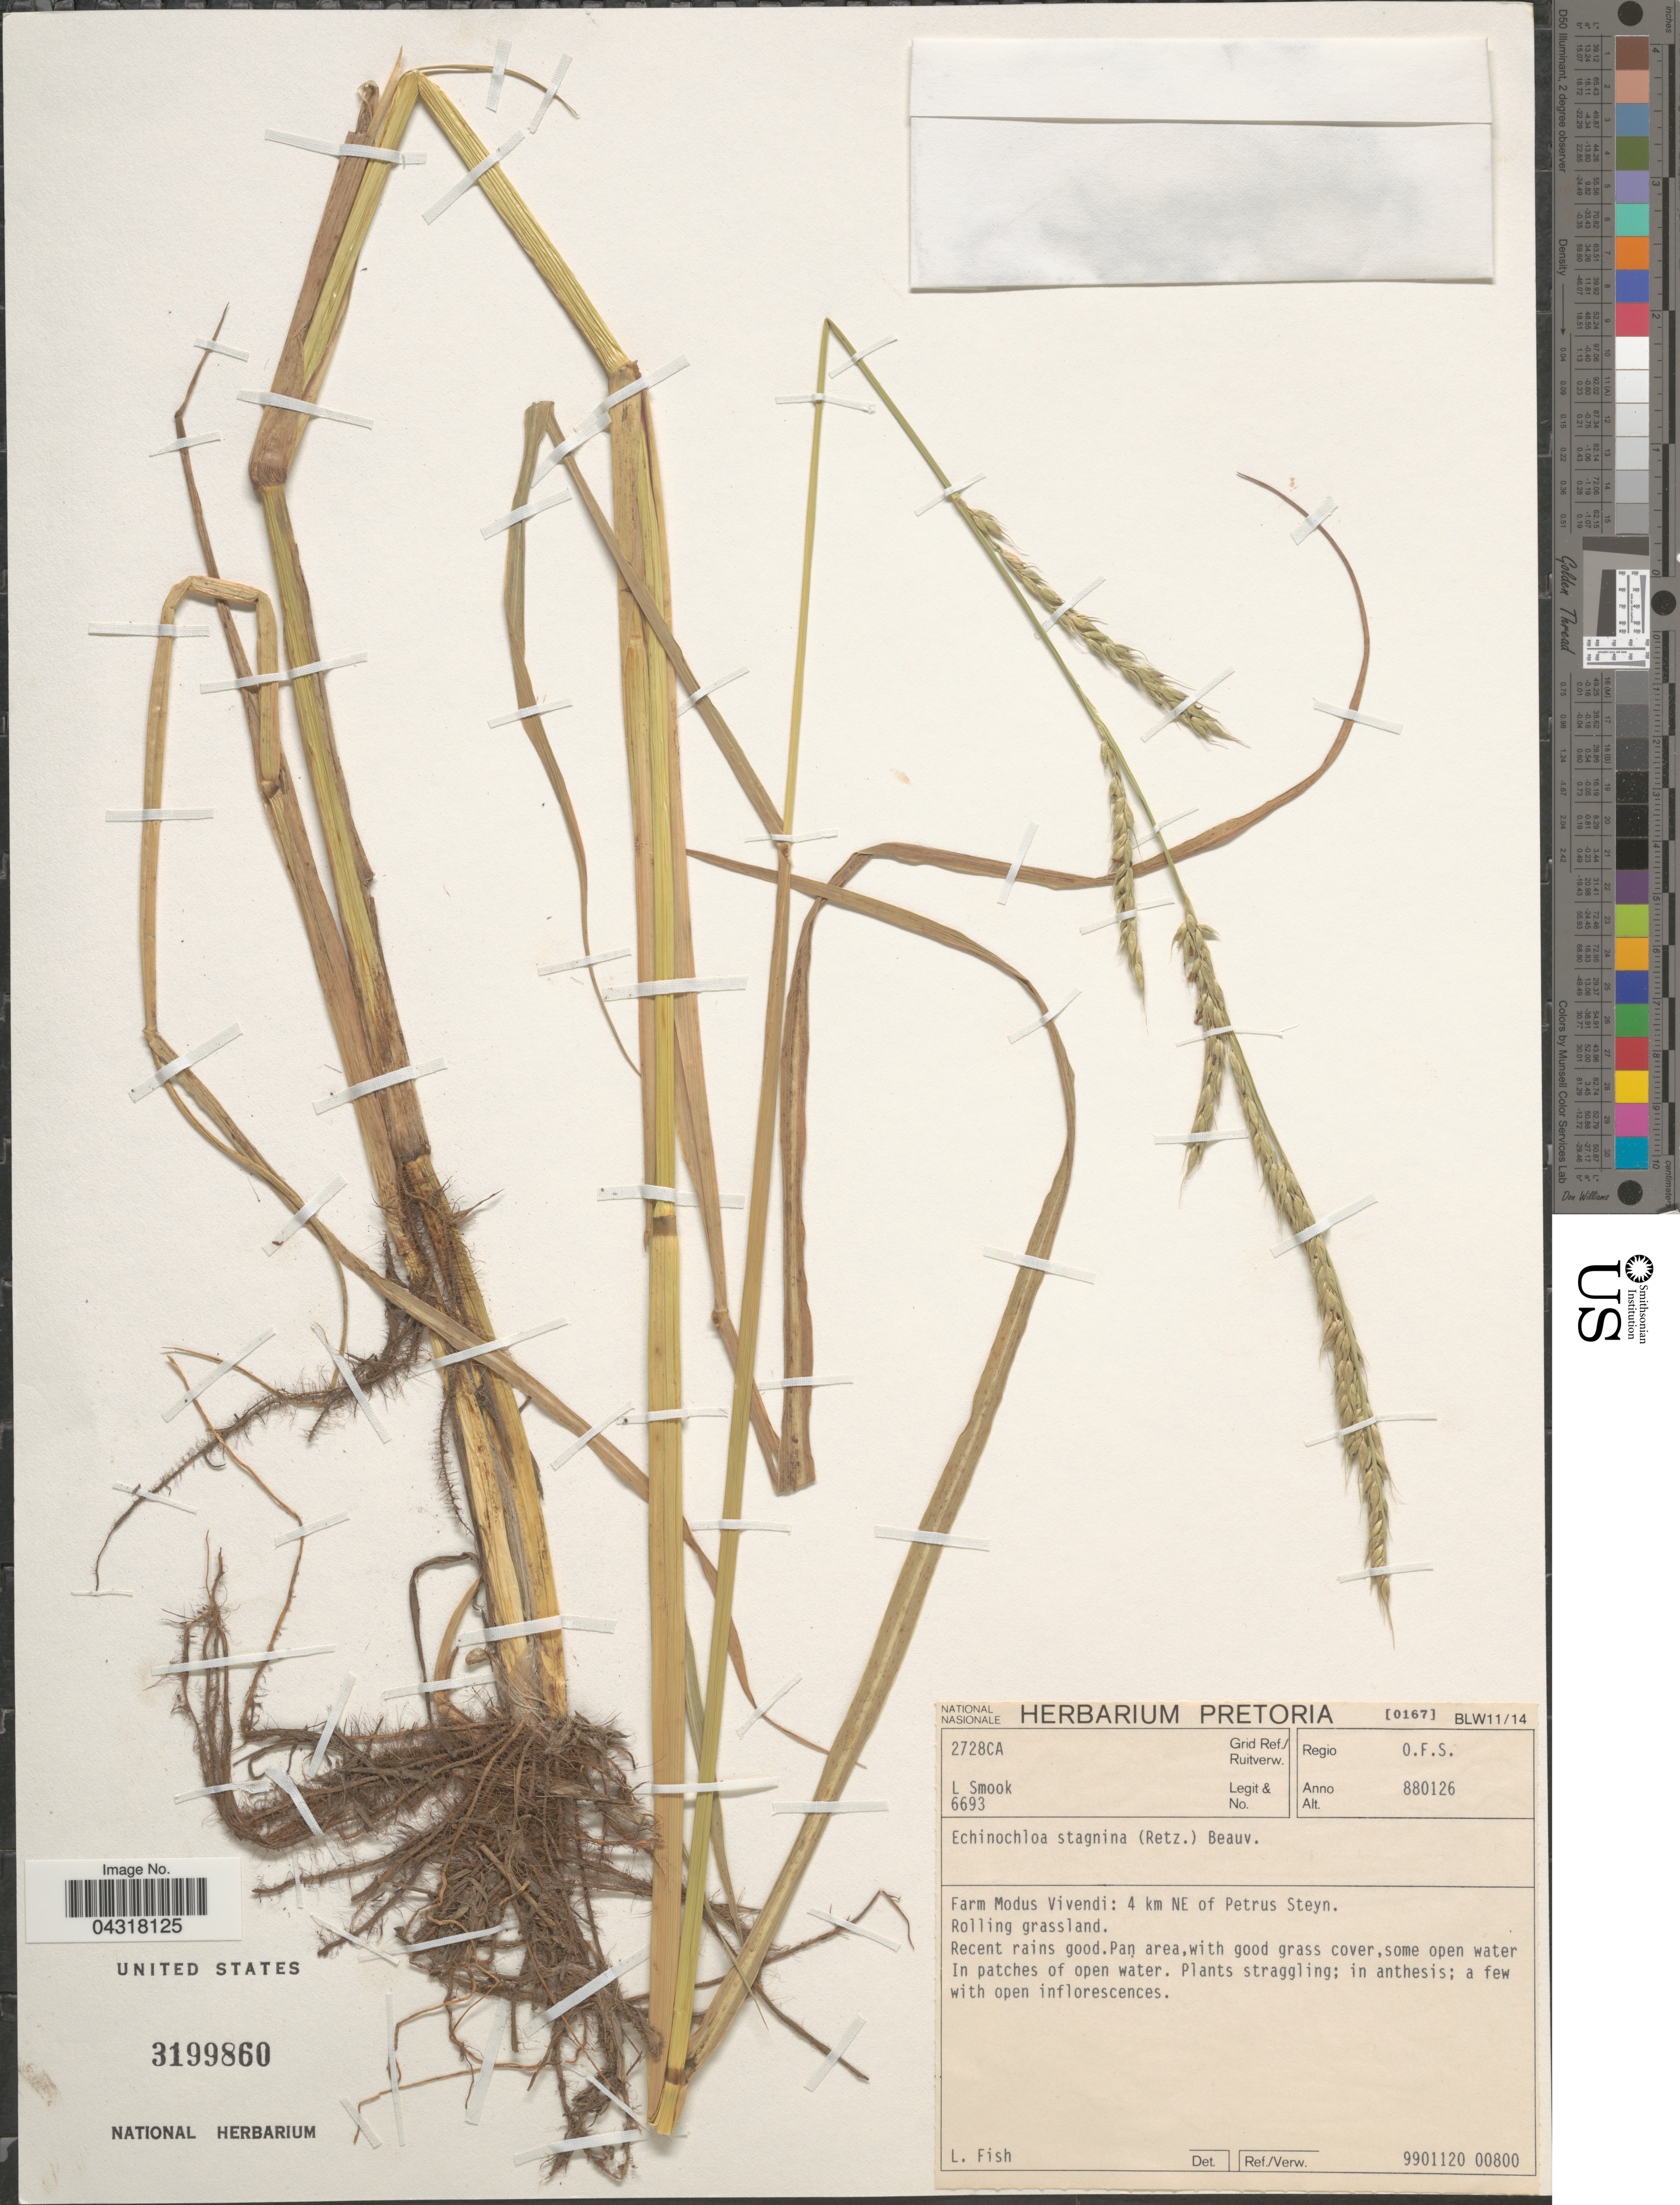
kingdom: Plantae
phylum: Tracheophyta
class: Liliopsida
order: Poales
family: Poaceae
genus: Echinochloa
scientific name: Echinochloa stagnina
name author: (Retz.) P. Beauv.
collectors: L. Smook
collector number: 6693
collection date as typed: Transcribed d/m/y: 26/1/88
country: South Africa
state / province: Free State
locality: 2728CA Grid Ref./Ruitverw. Regio O.F.S. Farm Modus Vivendi: 4 km NE of Petrus Steyn.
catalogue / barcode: US 3199860